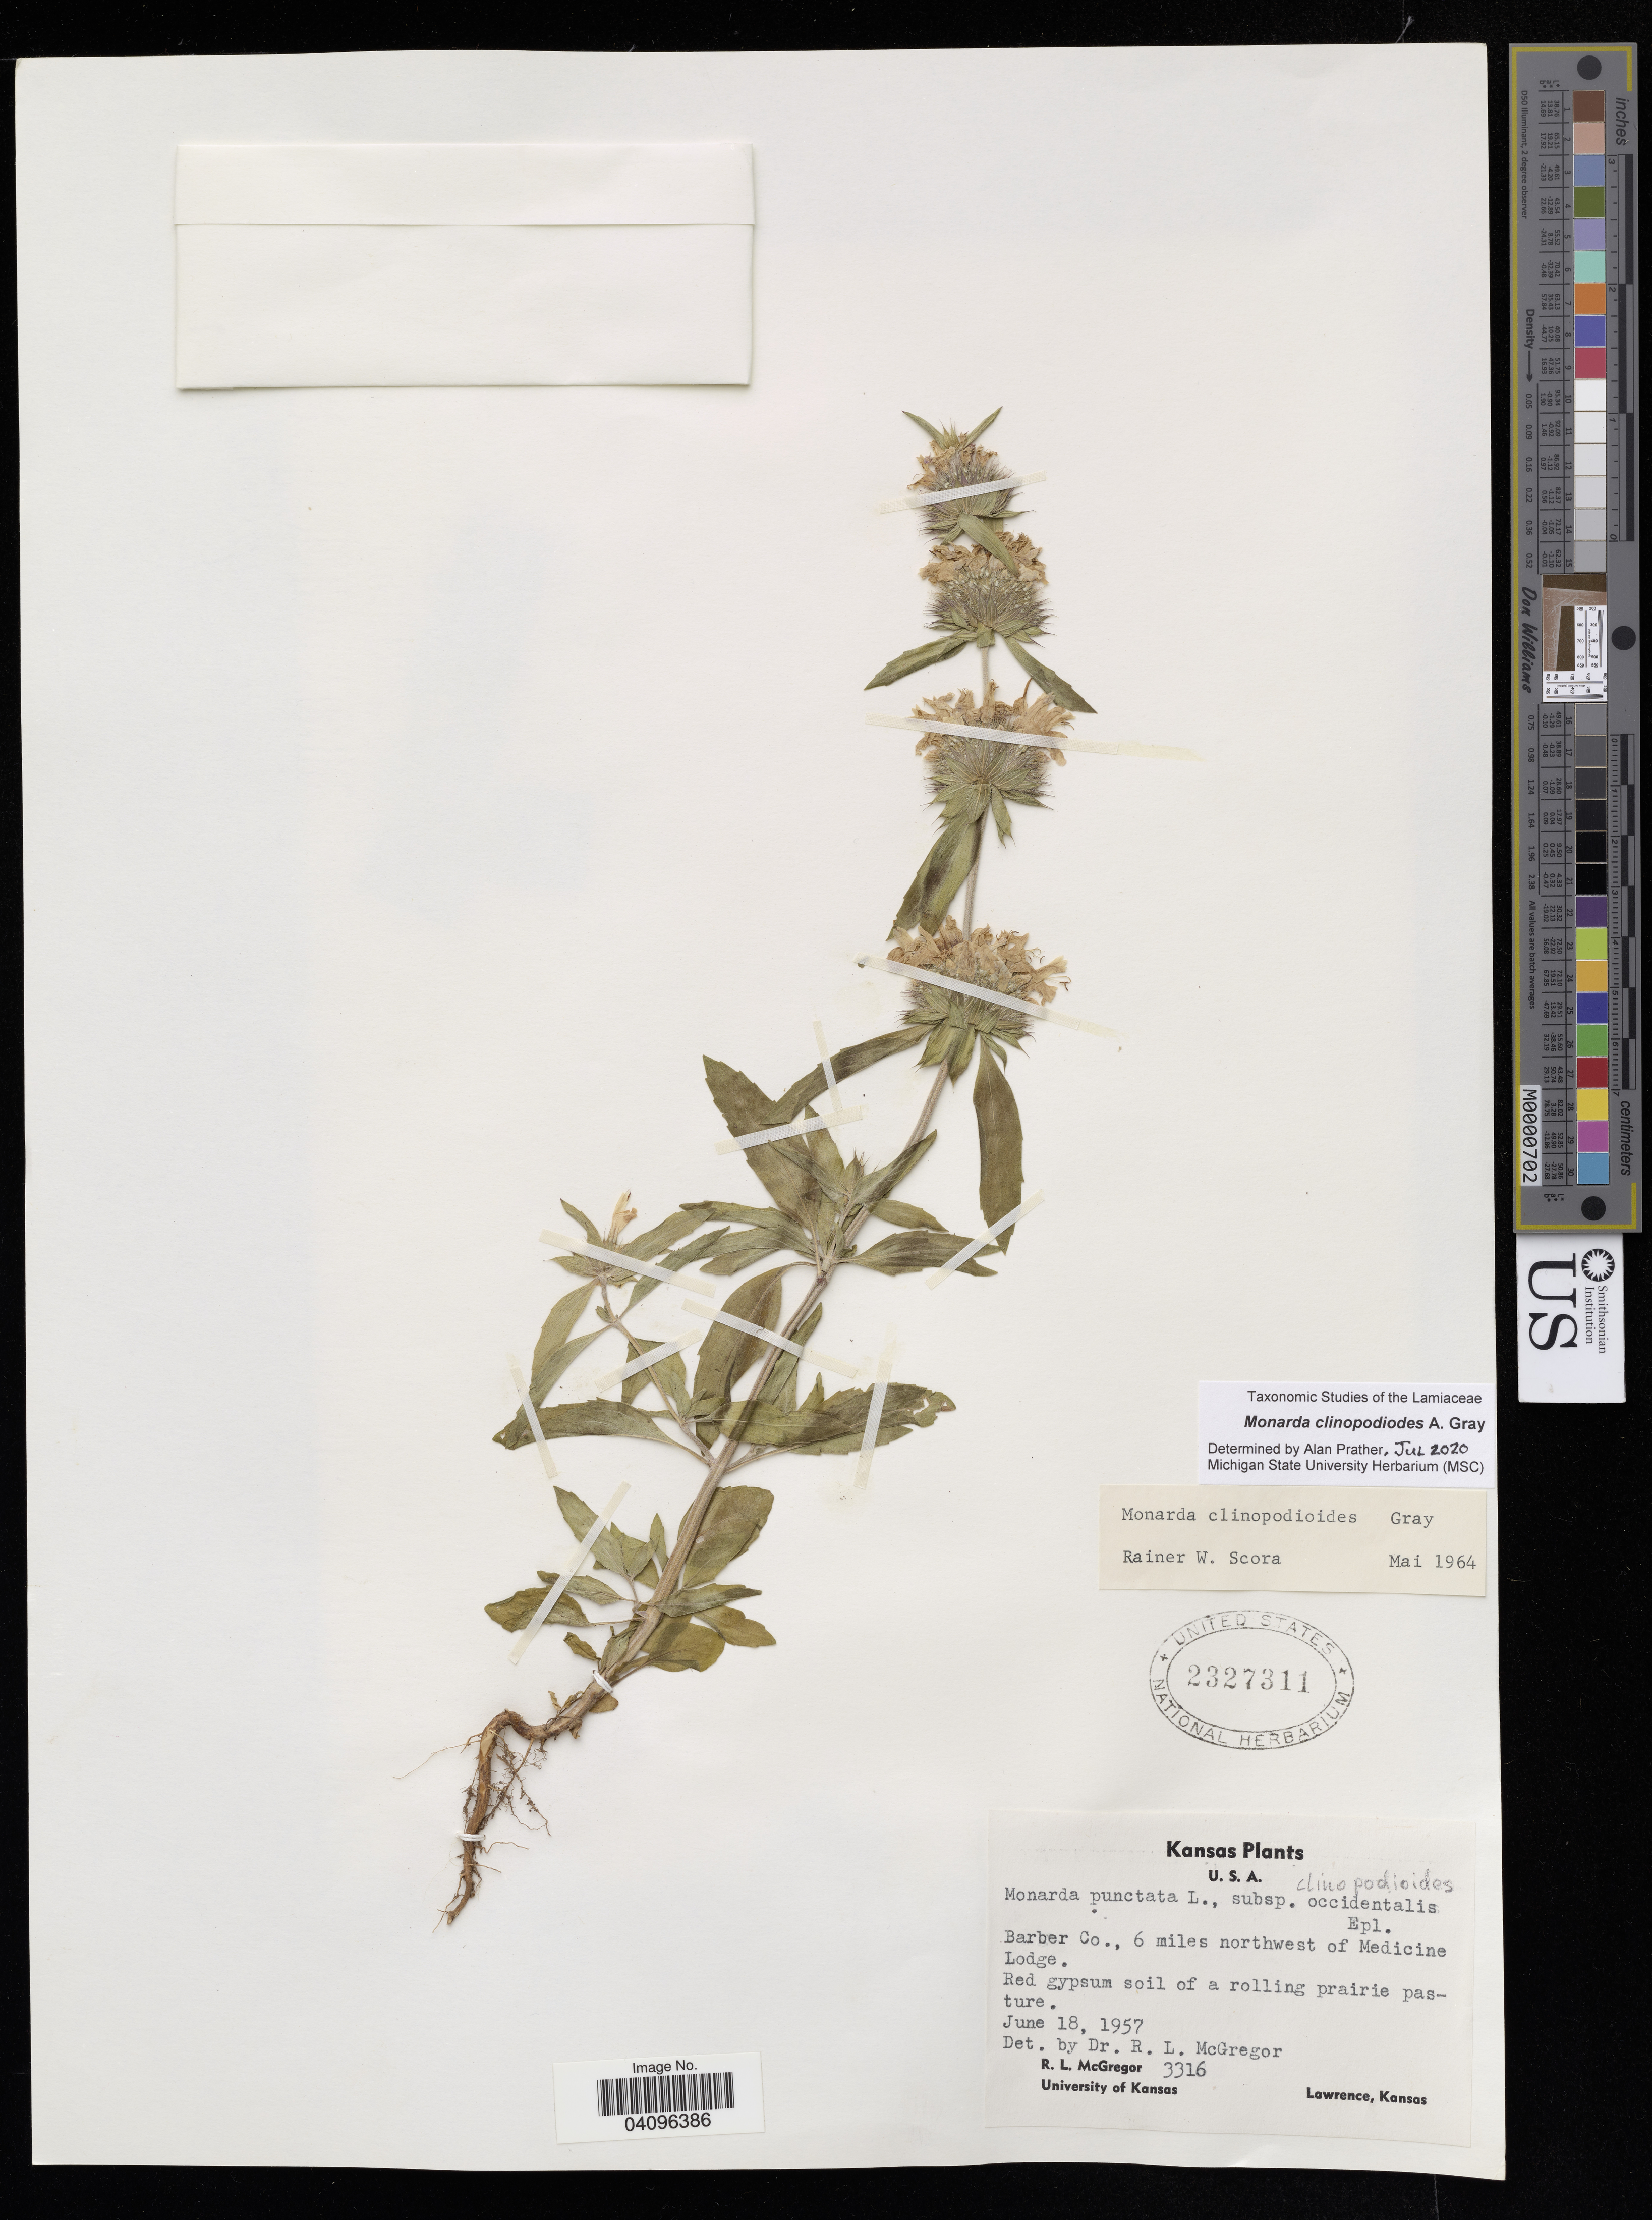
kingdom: Plantae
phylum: Tracheophyta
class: Magnoliopsida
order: Lamiales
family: Lamiaceae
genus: Monarda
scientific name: Monarda clinopodioides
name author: A. Gray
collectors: R. McGregor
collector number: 3316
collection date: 1957-06-18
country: United States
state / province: Kansas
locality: Barber Co., 6 miles northwest of Medicine Lodge.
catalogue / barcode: US 2327311